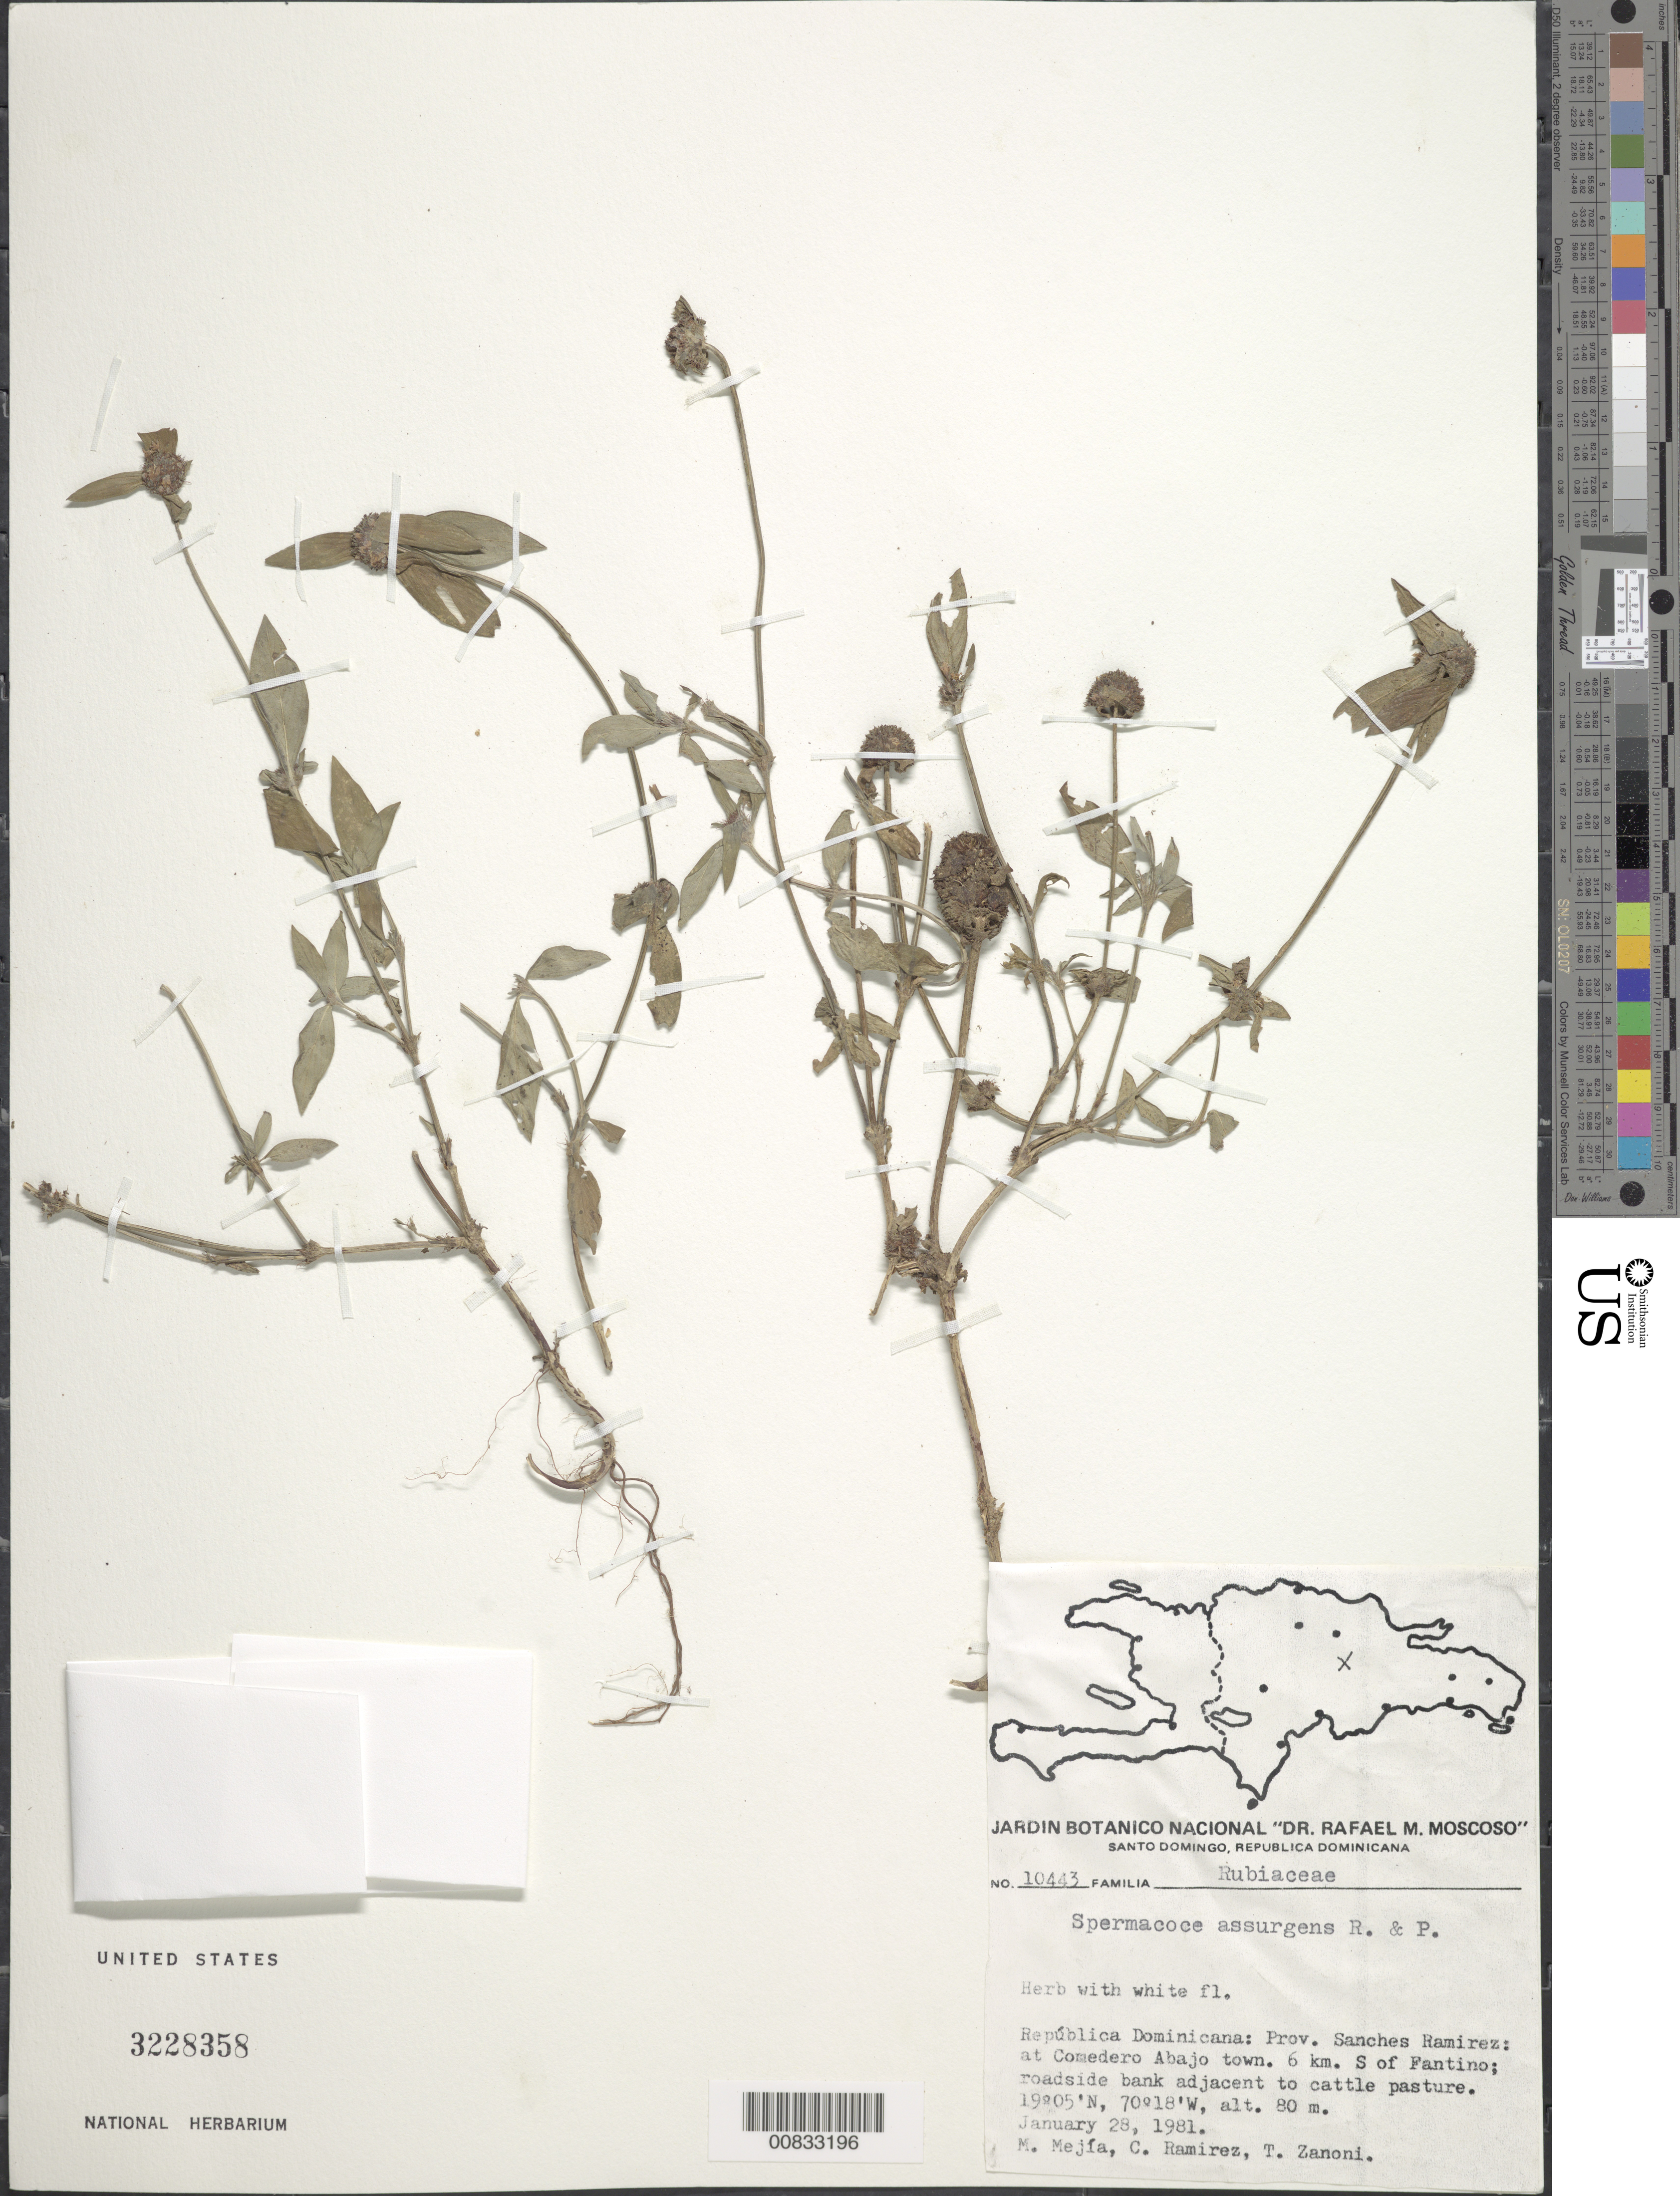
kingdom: Plantae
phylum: Tracheophyta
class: Magnoliopsida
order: Gentianales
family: Rubiaceae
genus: Spermacoce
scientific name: Spermacoce remota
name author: Lam.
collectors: M. Mejia, C. Ramirez & T. A. Zanoni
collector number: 10443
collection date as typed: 28 Jan 1981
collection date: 1981-01-28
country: Dominican Republic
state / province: Sanchez Ramirez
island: Hispaniola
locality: At Comedero Abajo town, 6 km S of Fantino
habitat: Roadside bank adjacent to cattle pasture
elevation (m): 80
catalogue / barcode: US 3228358